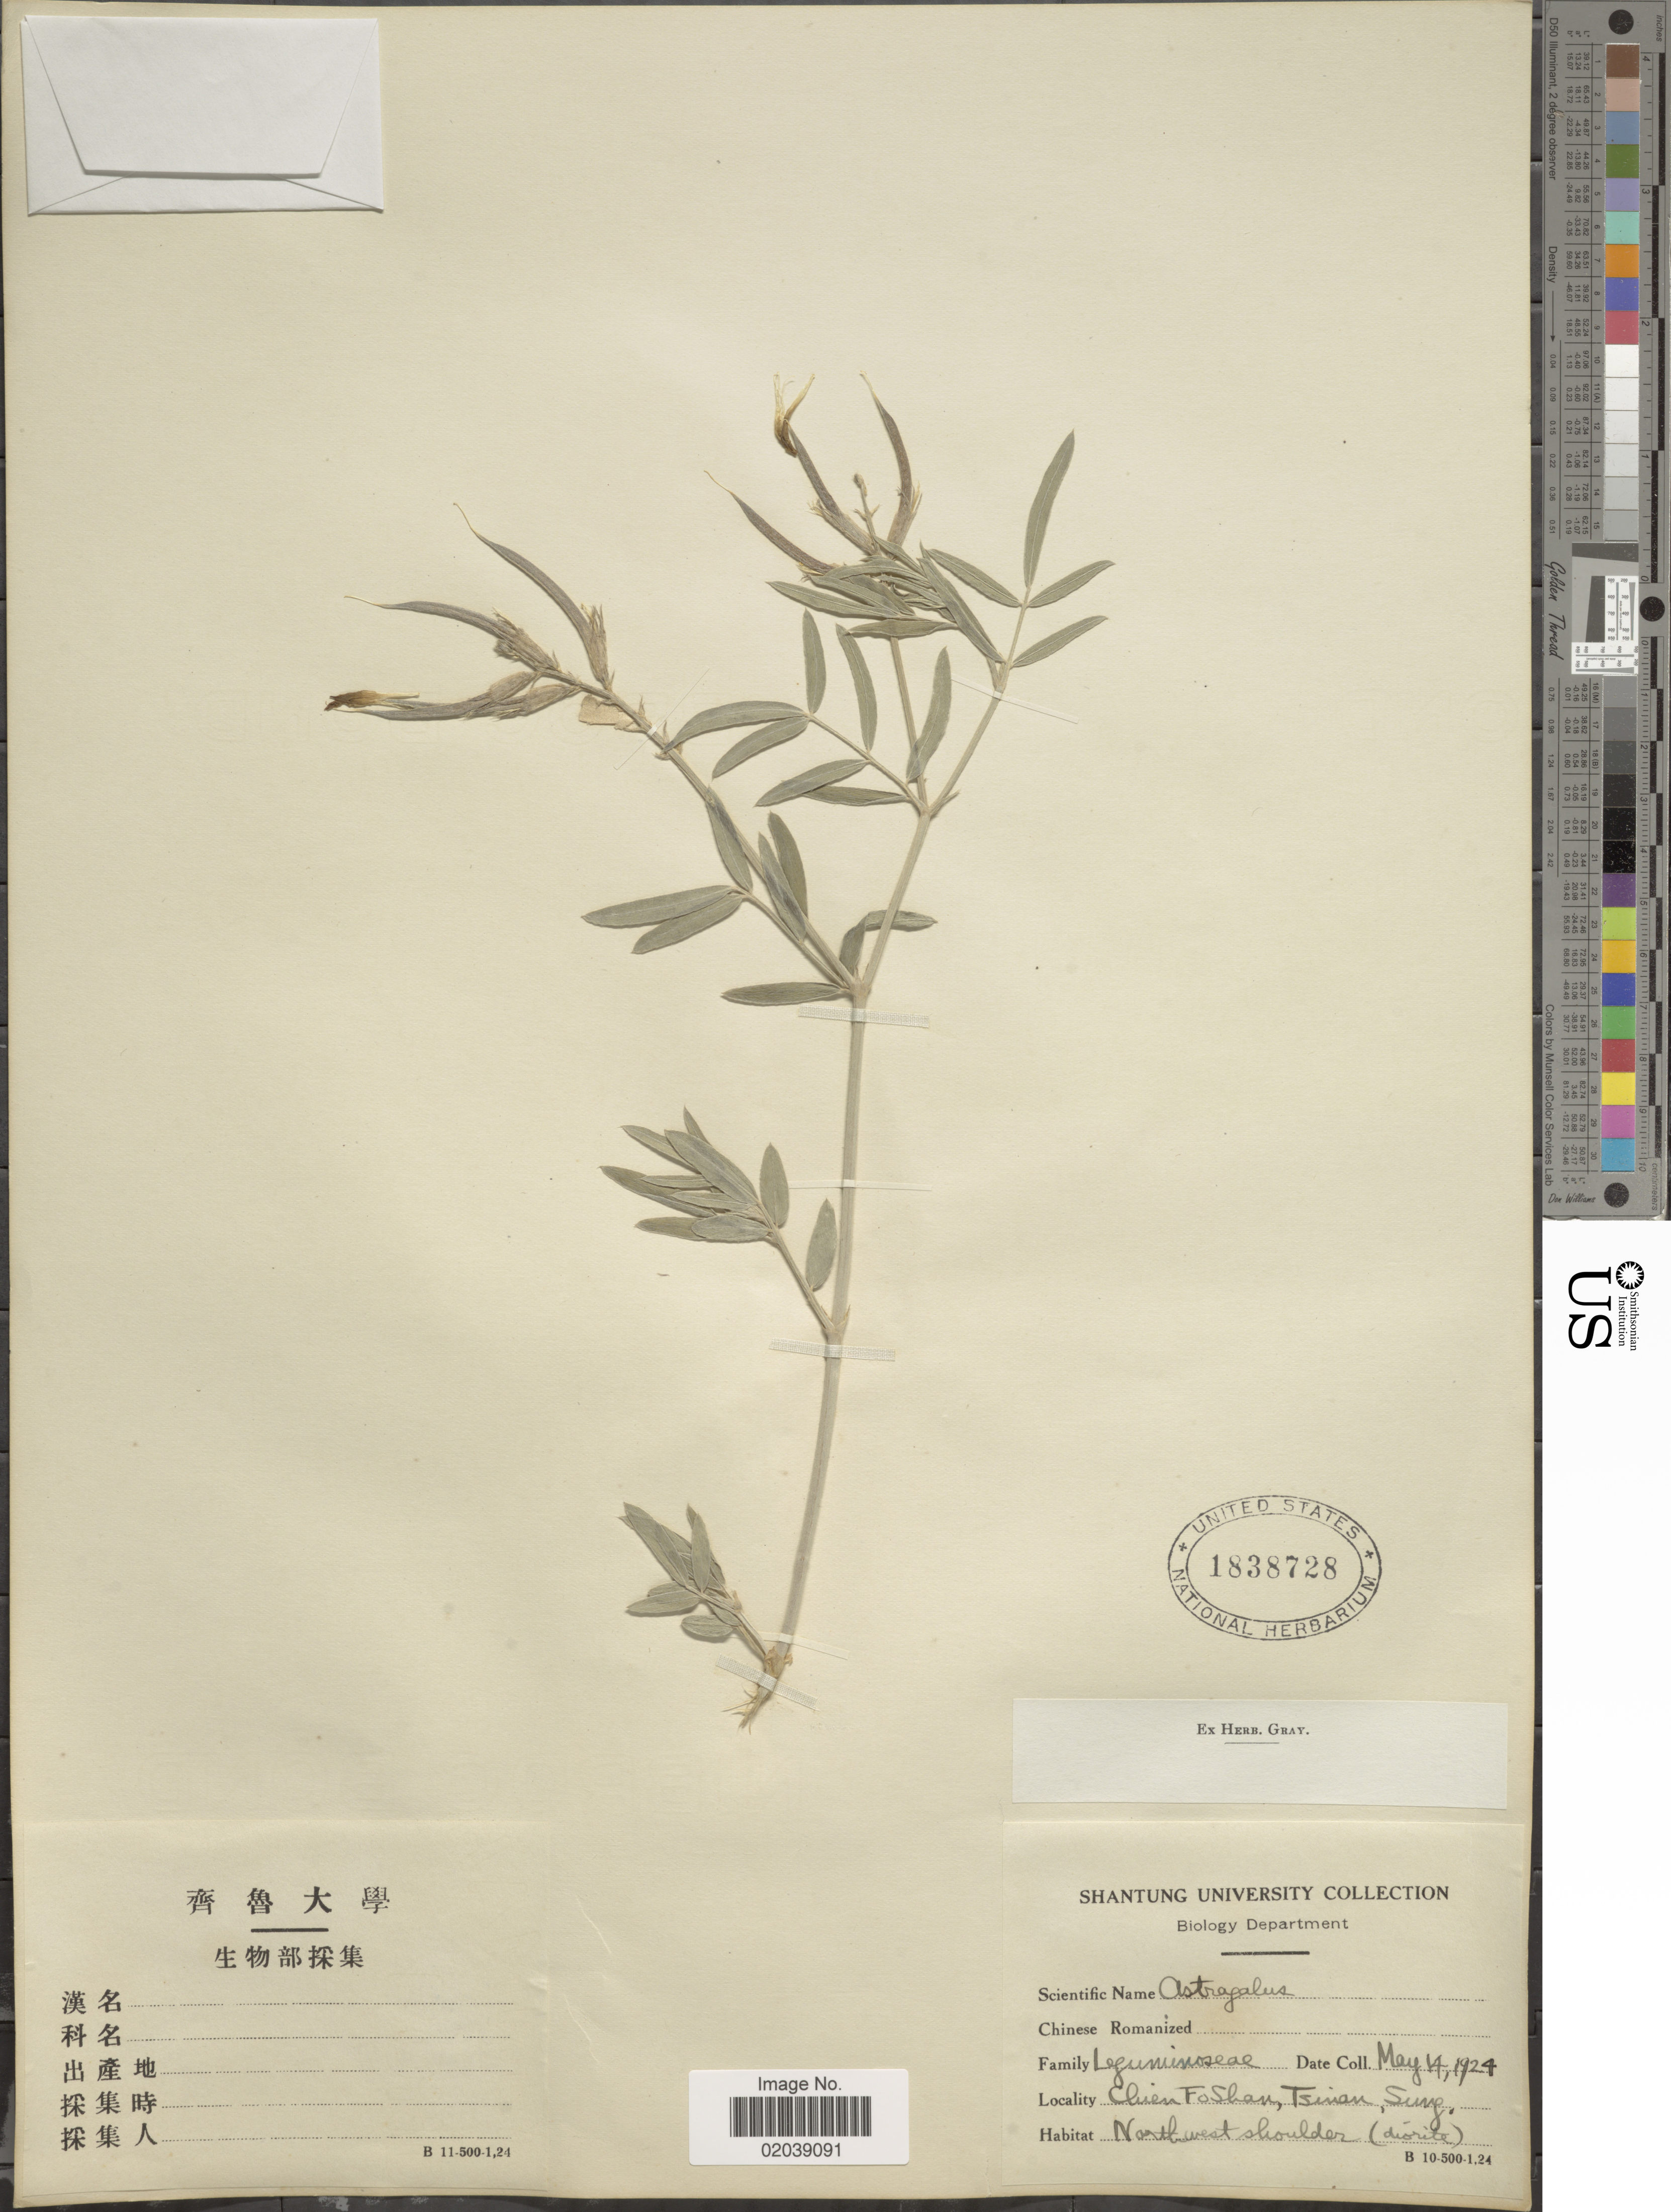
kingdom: Plantae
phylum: Tracheophyta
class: Magnoliopsida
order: Fabales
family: Fabaceae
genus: Astragalus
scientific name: Astragalus sp.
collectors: ex herb. Gray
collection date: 1924-05-14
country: China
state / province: Shandong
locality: Chien Fo Shan, Tsinan, Sung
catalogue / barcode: US 1838728